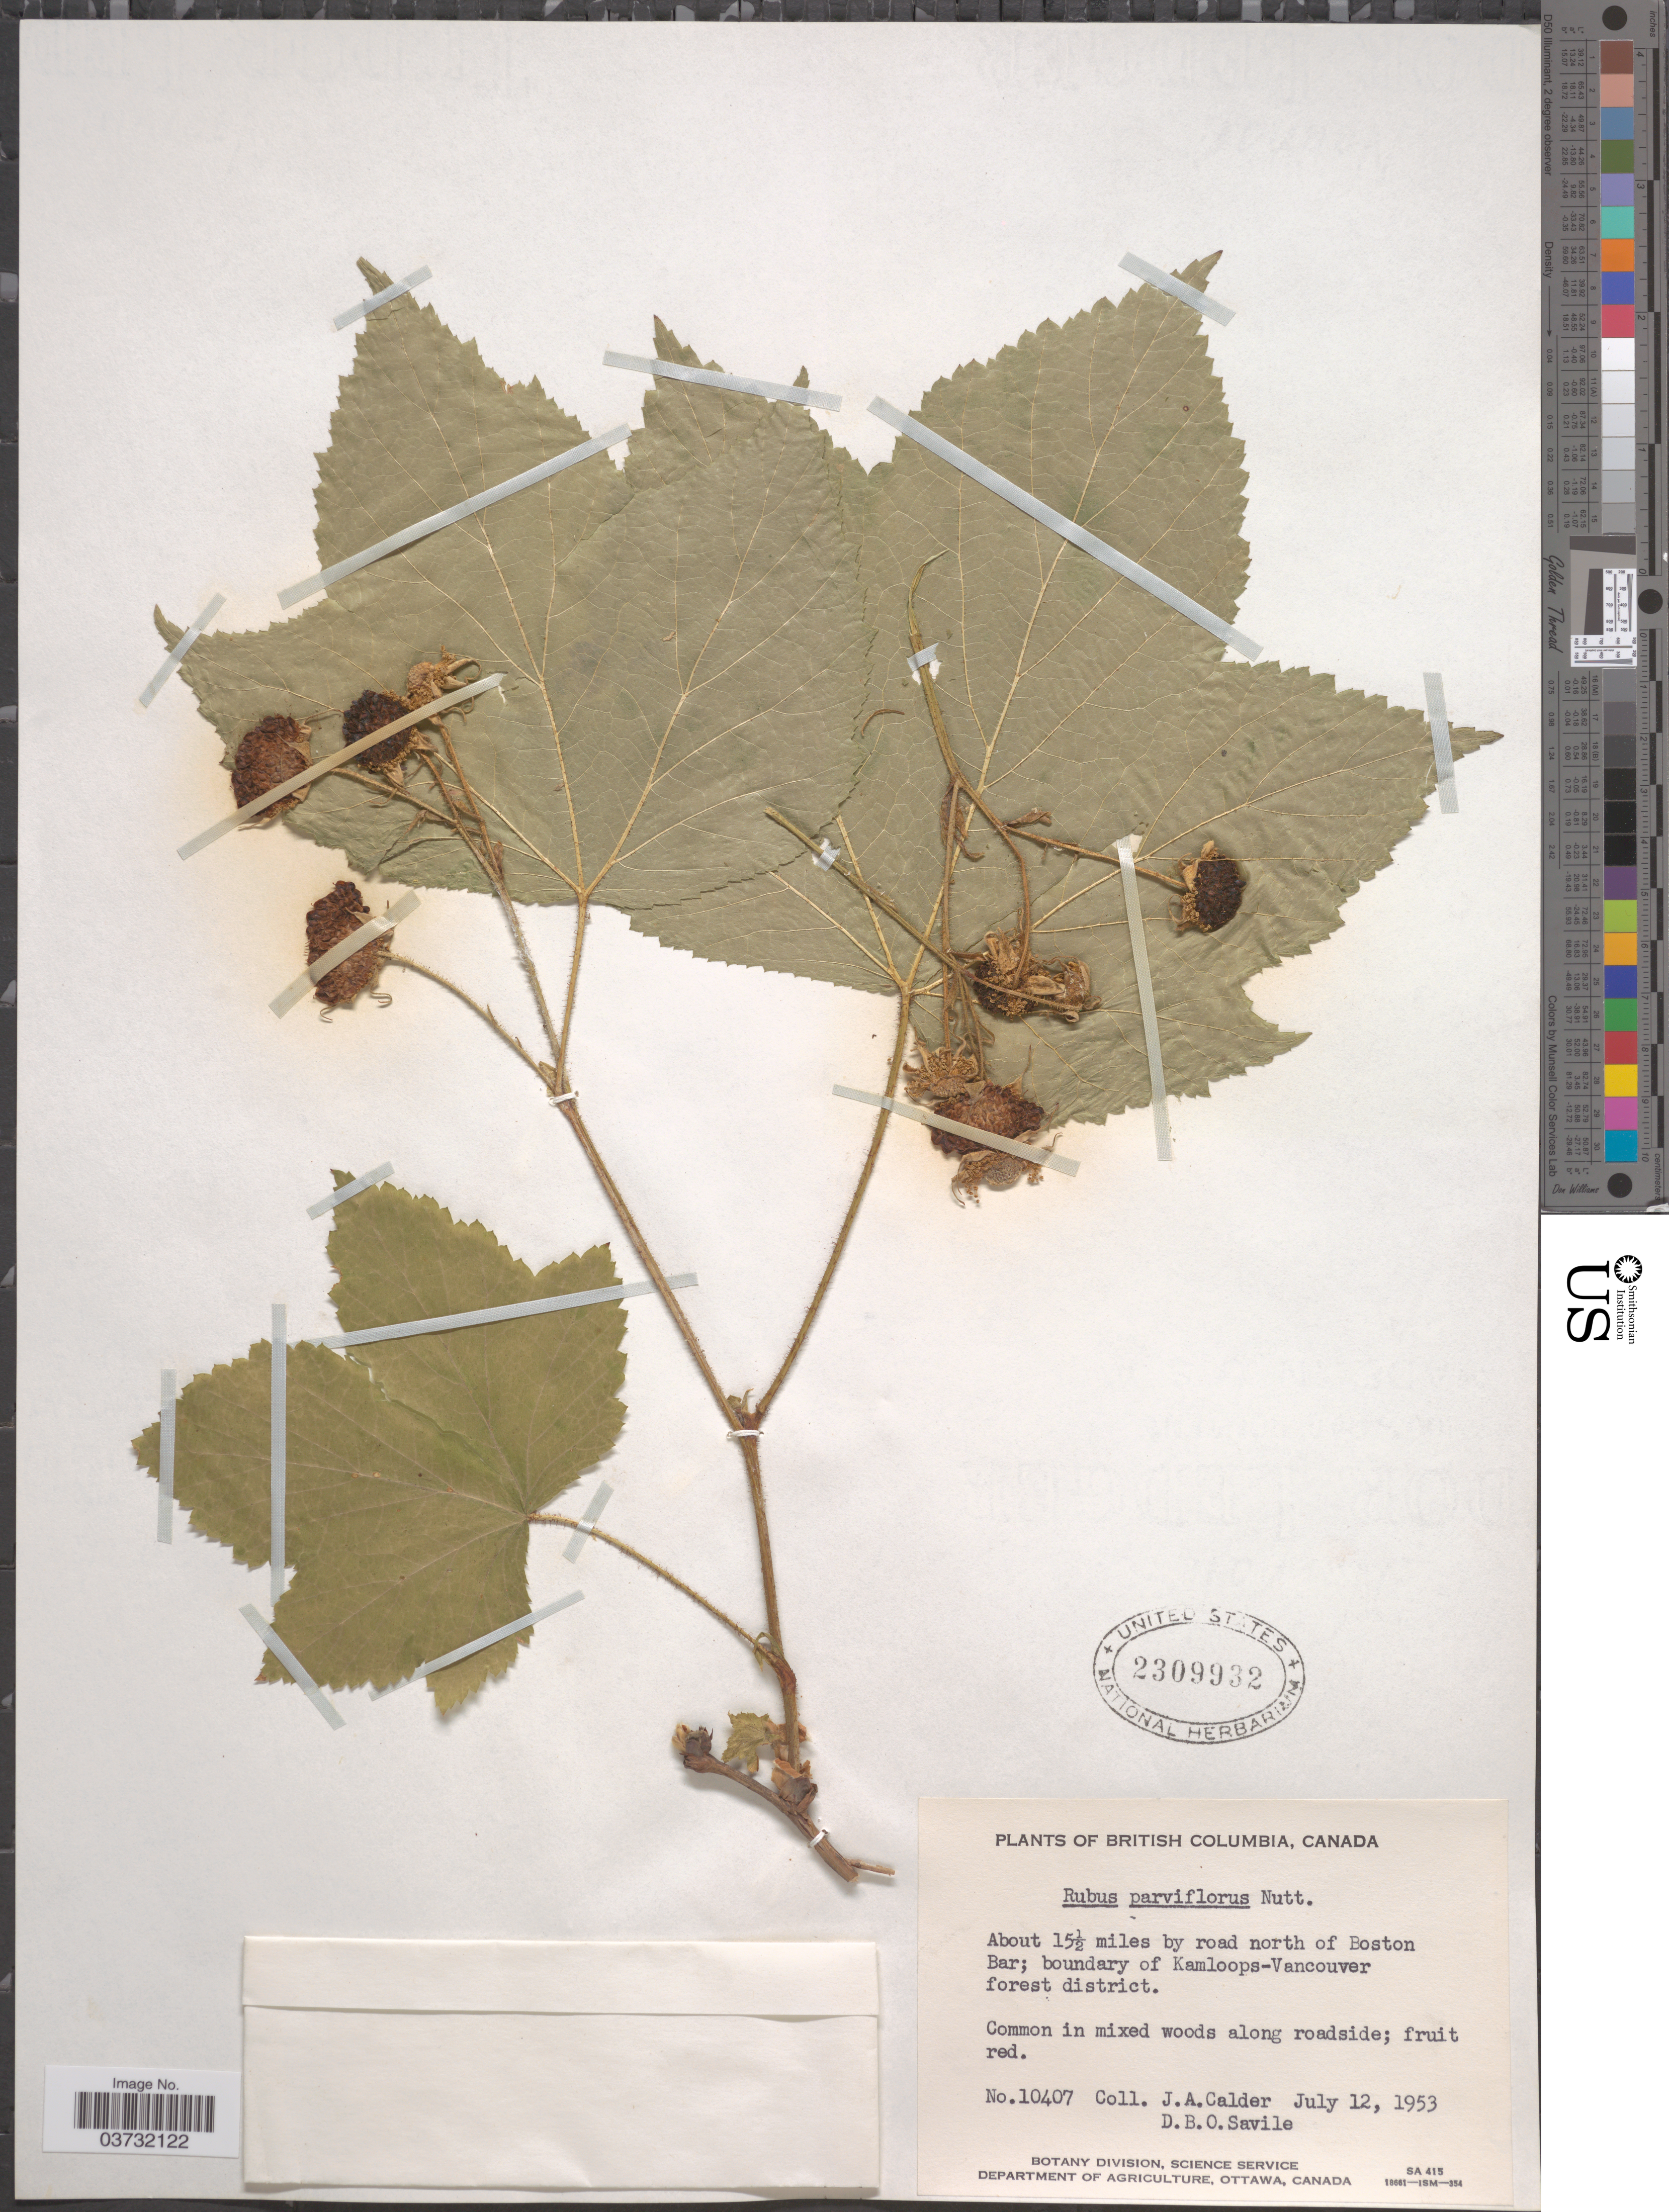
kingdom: Plantae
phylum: Tracheophyta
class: Magnoliopsida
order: Rosales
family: Rosaceae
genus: Rubus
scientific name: Rubus parviflorus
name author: Nutt.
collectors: J. A. Calder & D. Savile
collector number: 10407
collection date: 1953-07-12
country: Canada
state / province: British Columbia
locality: About 15½ miles by road north of Boston Bar; boundary of Kamloops-Vancouver forest district.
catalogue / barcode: US 2309932